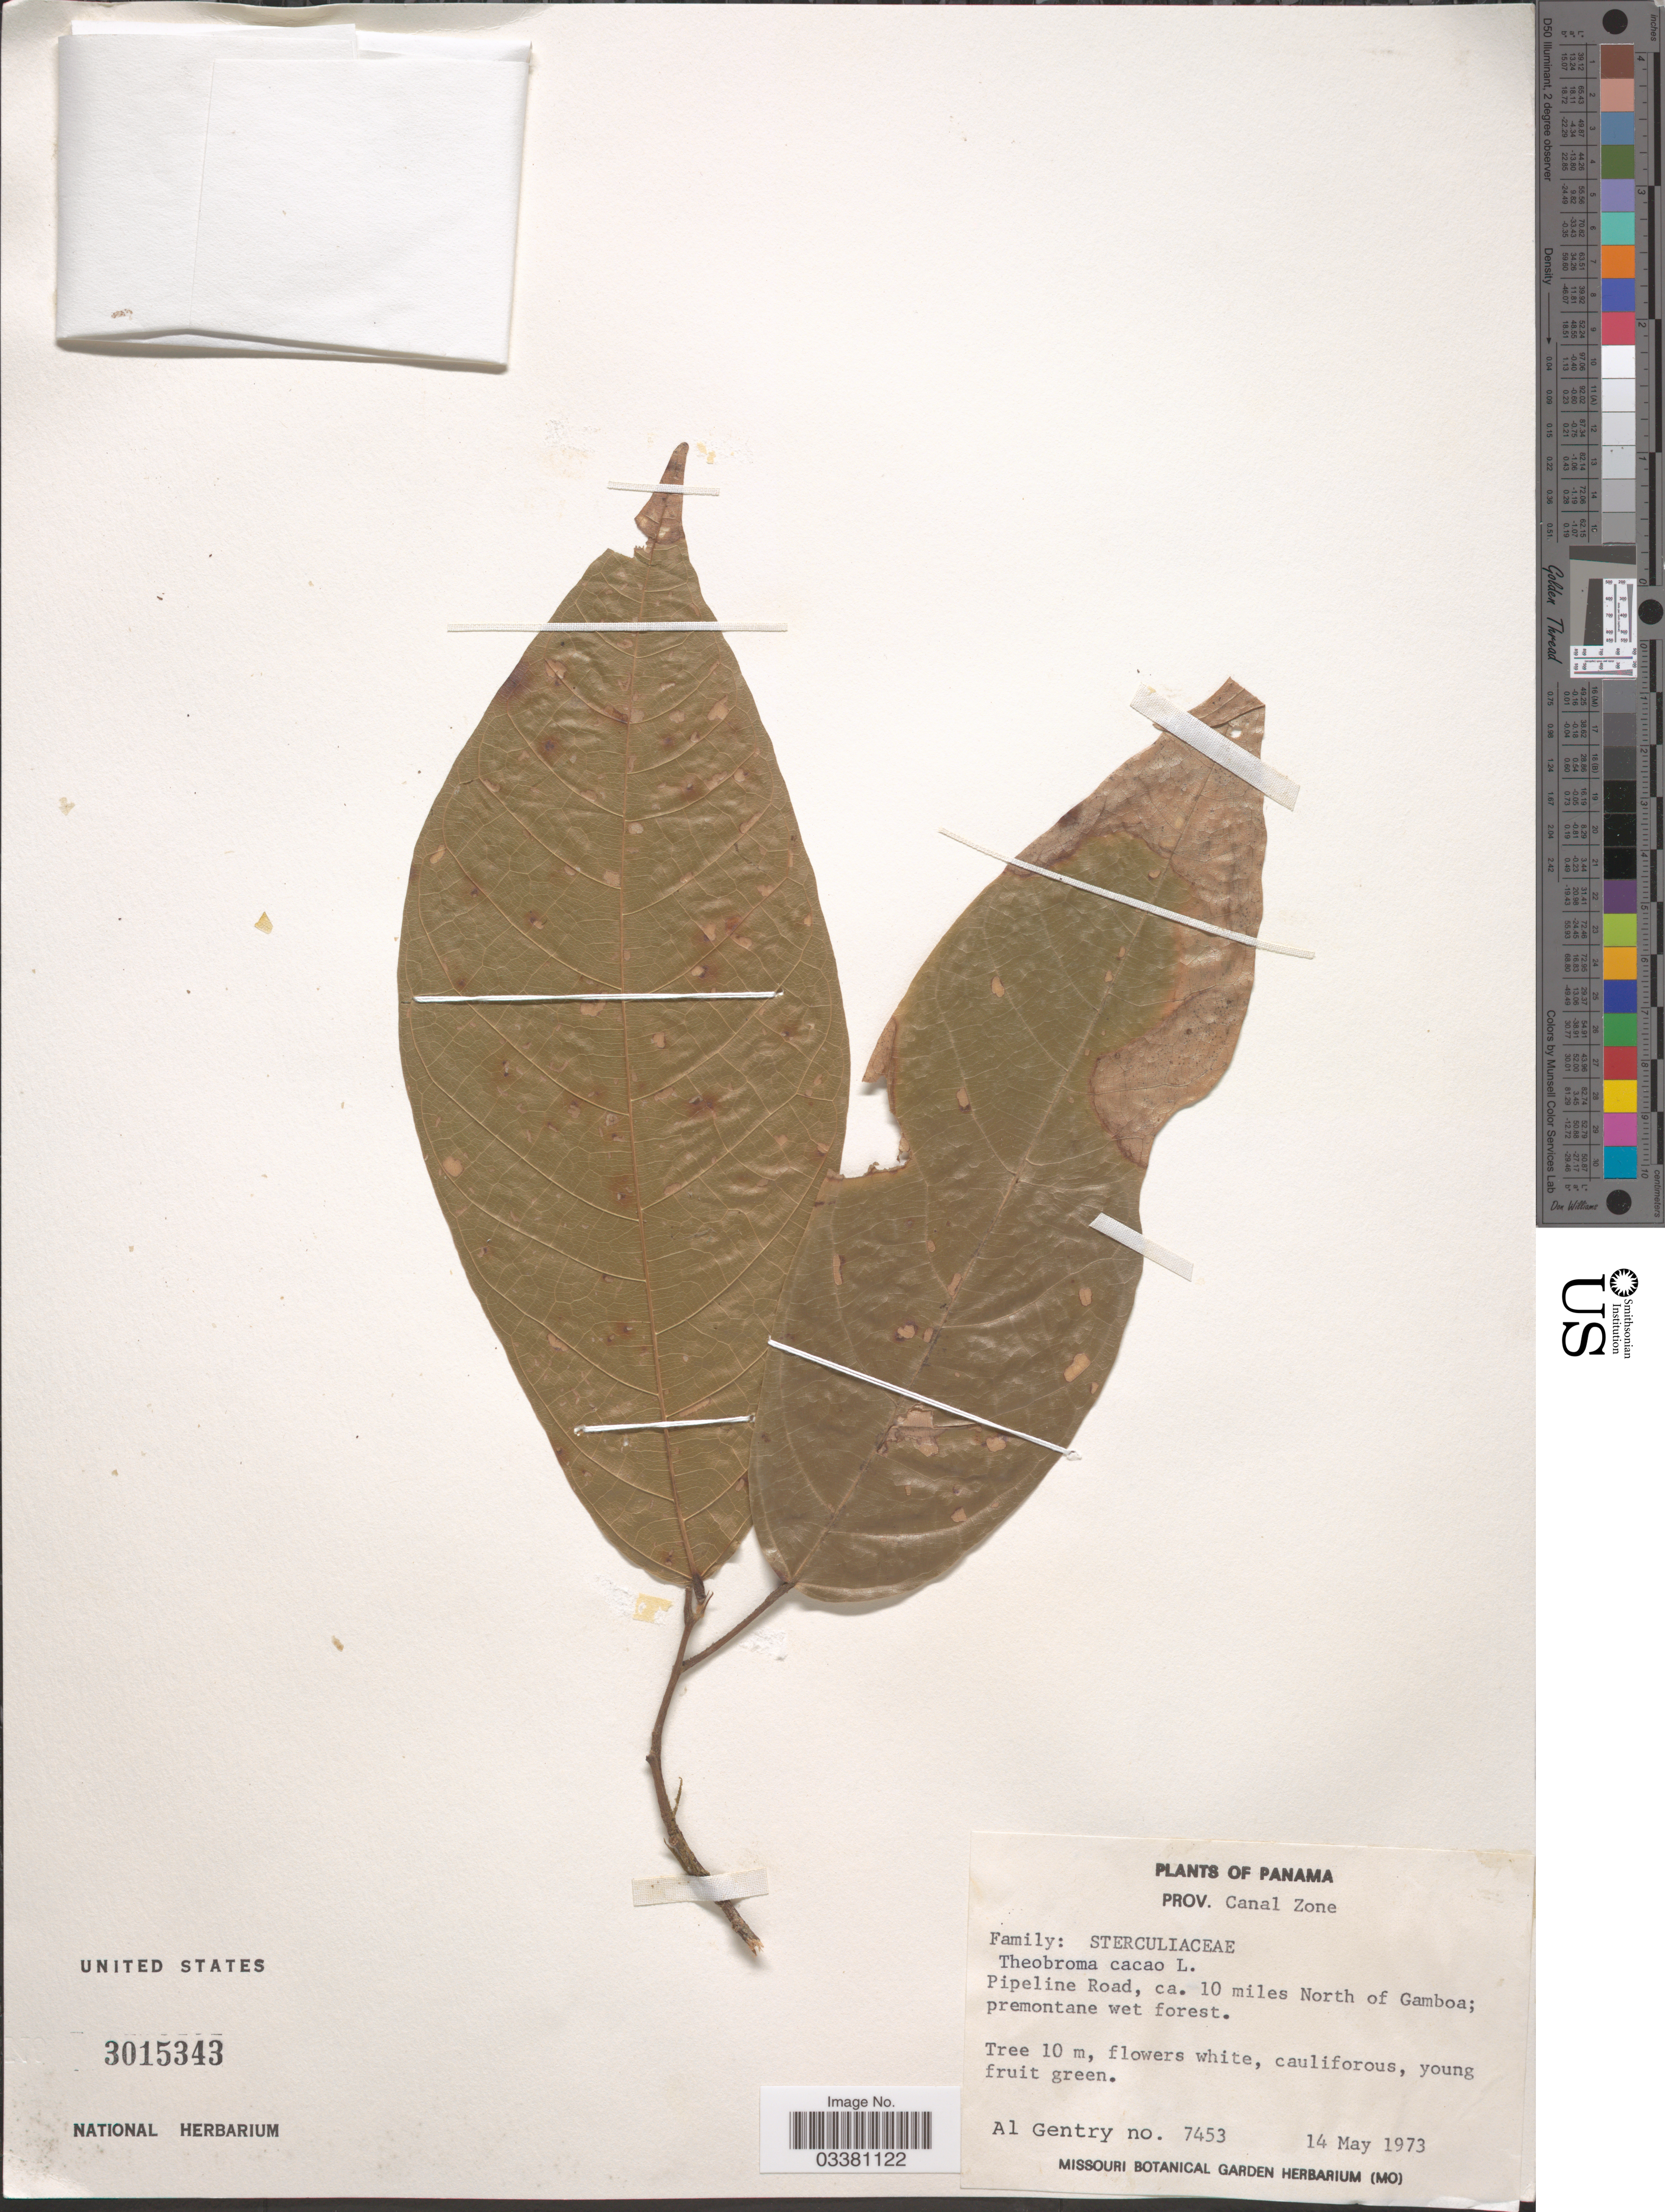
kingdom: Plantae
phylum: Tracheophyta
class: Magnoliopsida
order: Malvales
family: Malvaceae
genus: Theobroma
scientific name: Theobroma cacao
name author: L.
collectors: A. H. Gentry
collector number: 7453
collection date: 1973-05-14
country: Panama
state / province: Colón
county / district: Canal Zone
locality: Prov. Canal Zone. Pipeline Road, ca. 10 miles North of Gamboa.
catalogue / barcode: US 3015343